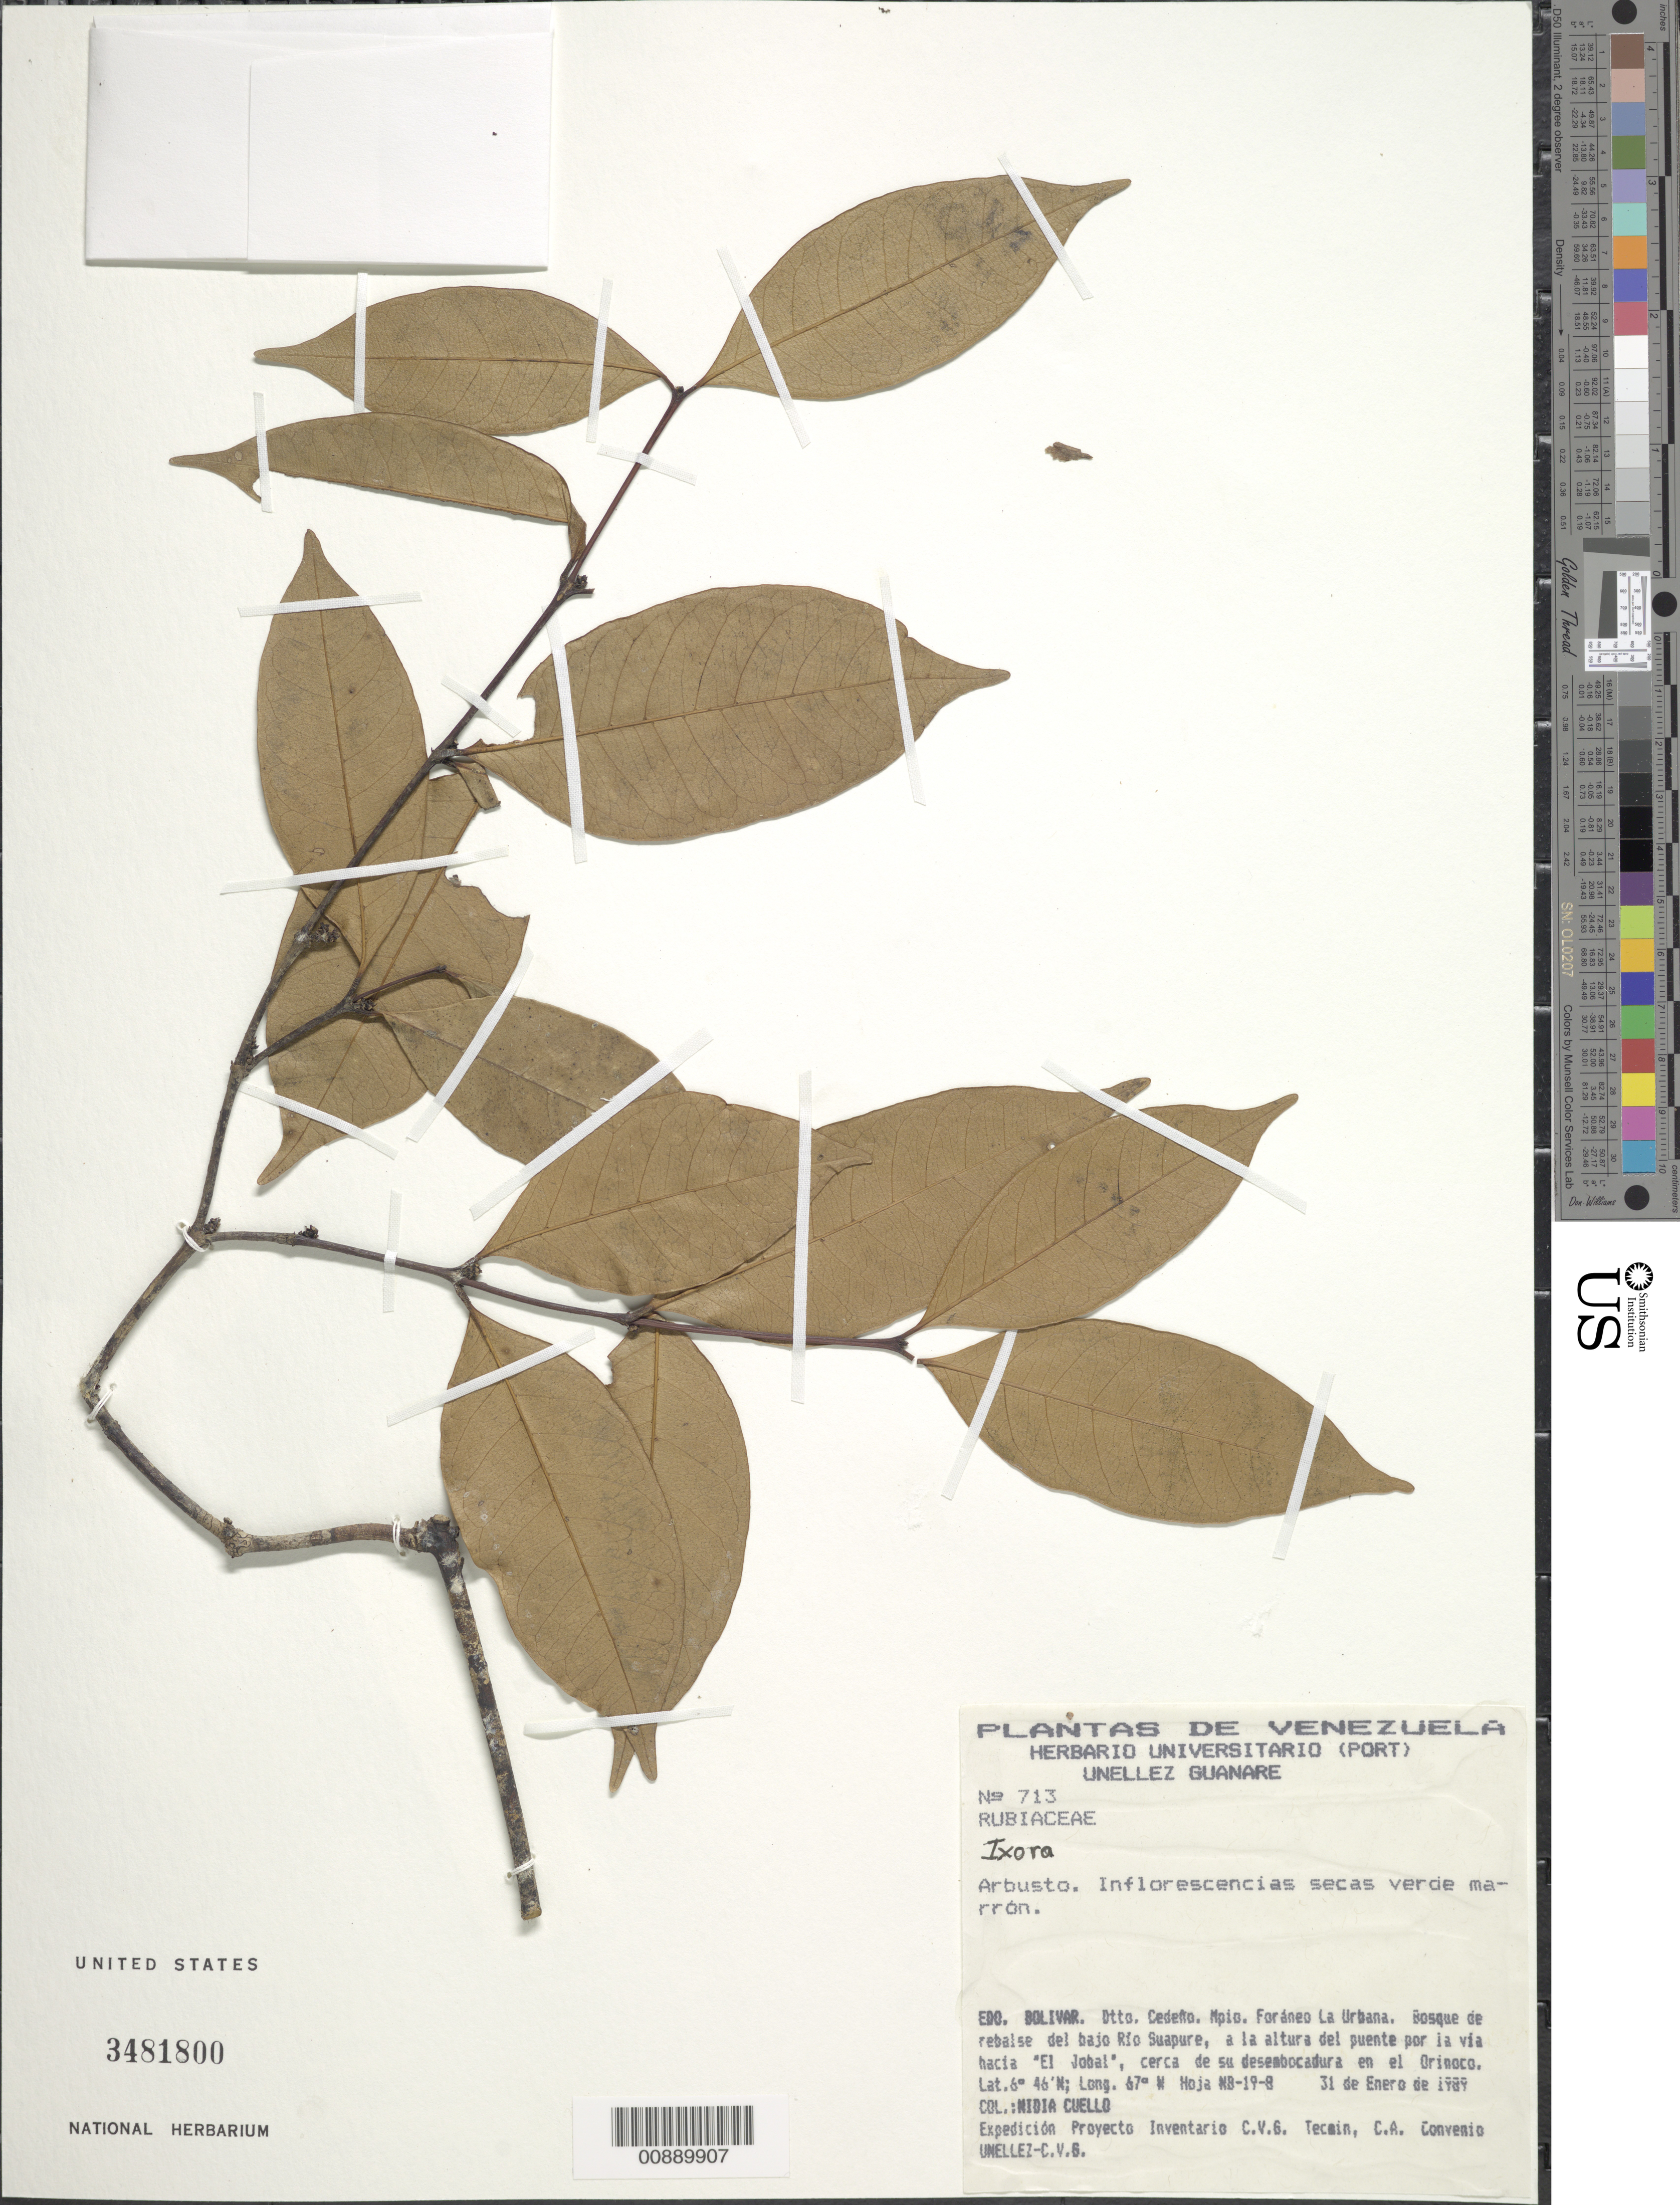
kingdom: Plantae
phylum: Tracheophyta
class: Magnoliopsida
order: Gentianales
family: Rubiaceae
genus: Ixora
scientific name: Ixora sp.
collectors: N. L. Cuello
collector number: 713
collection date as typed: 31-Jan-89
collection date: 1989-01-31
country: Venezuela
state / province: Bolívar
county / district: Cedeño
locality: Mun. Foráneo La Urbana, Río Suapure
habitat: Bosque de rebalse del rio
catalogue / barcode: US 3481800